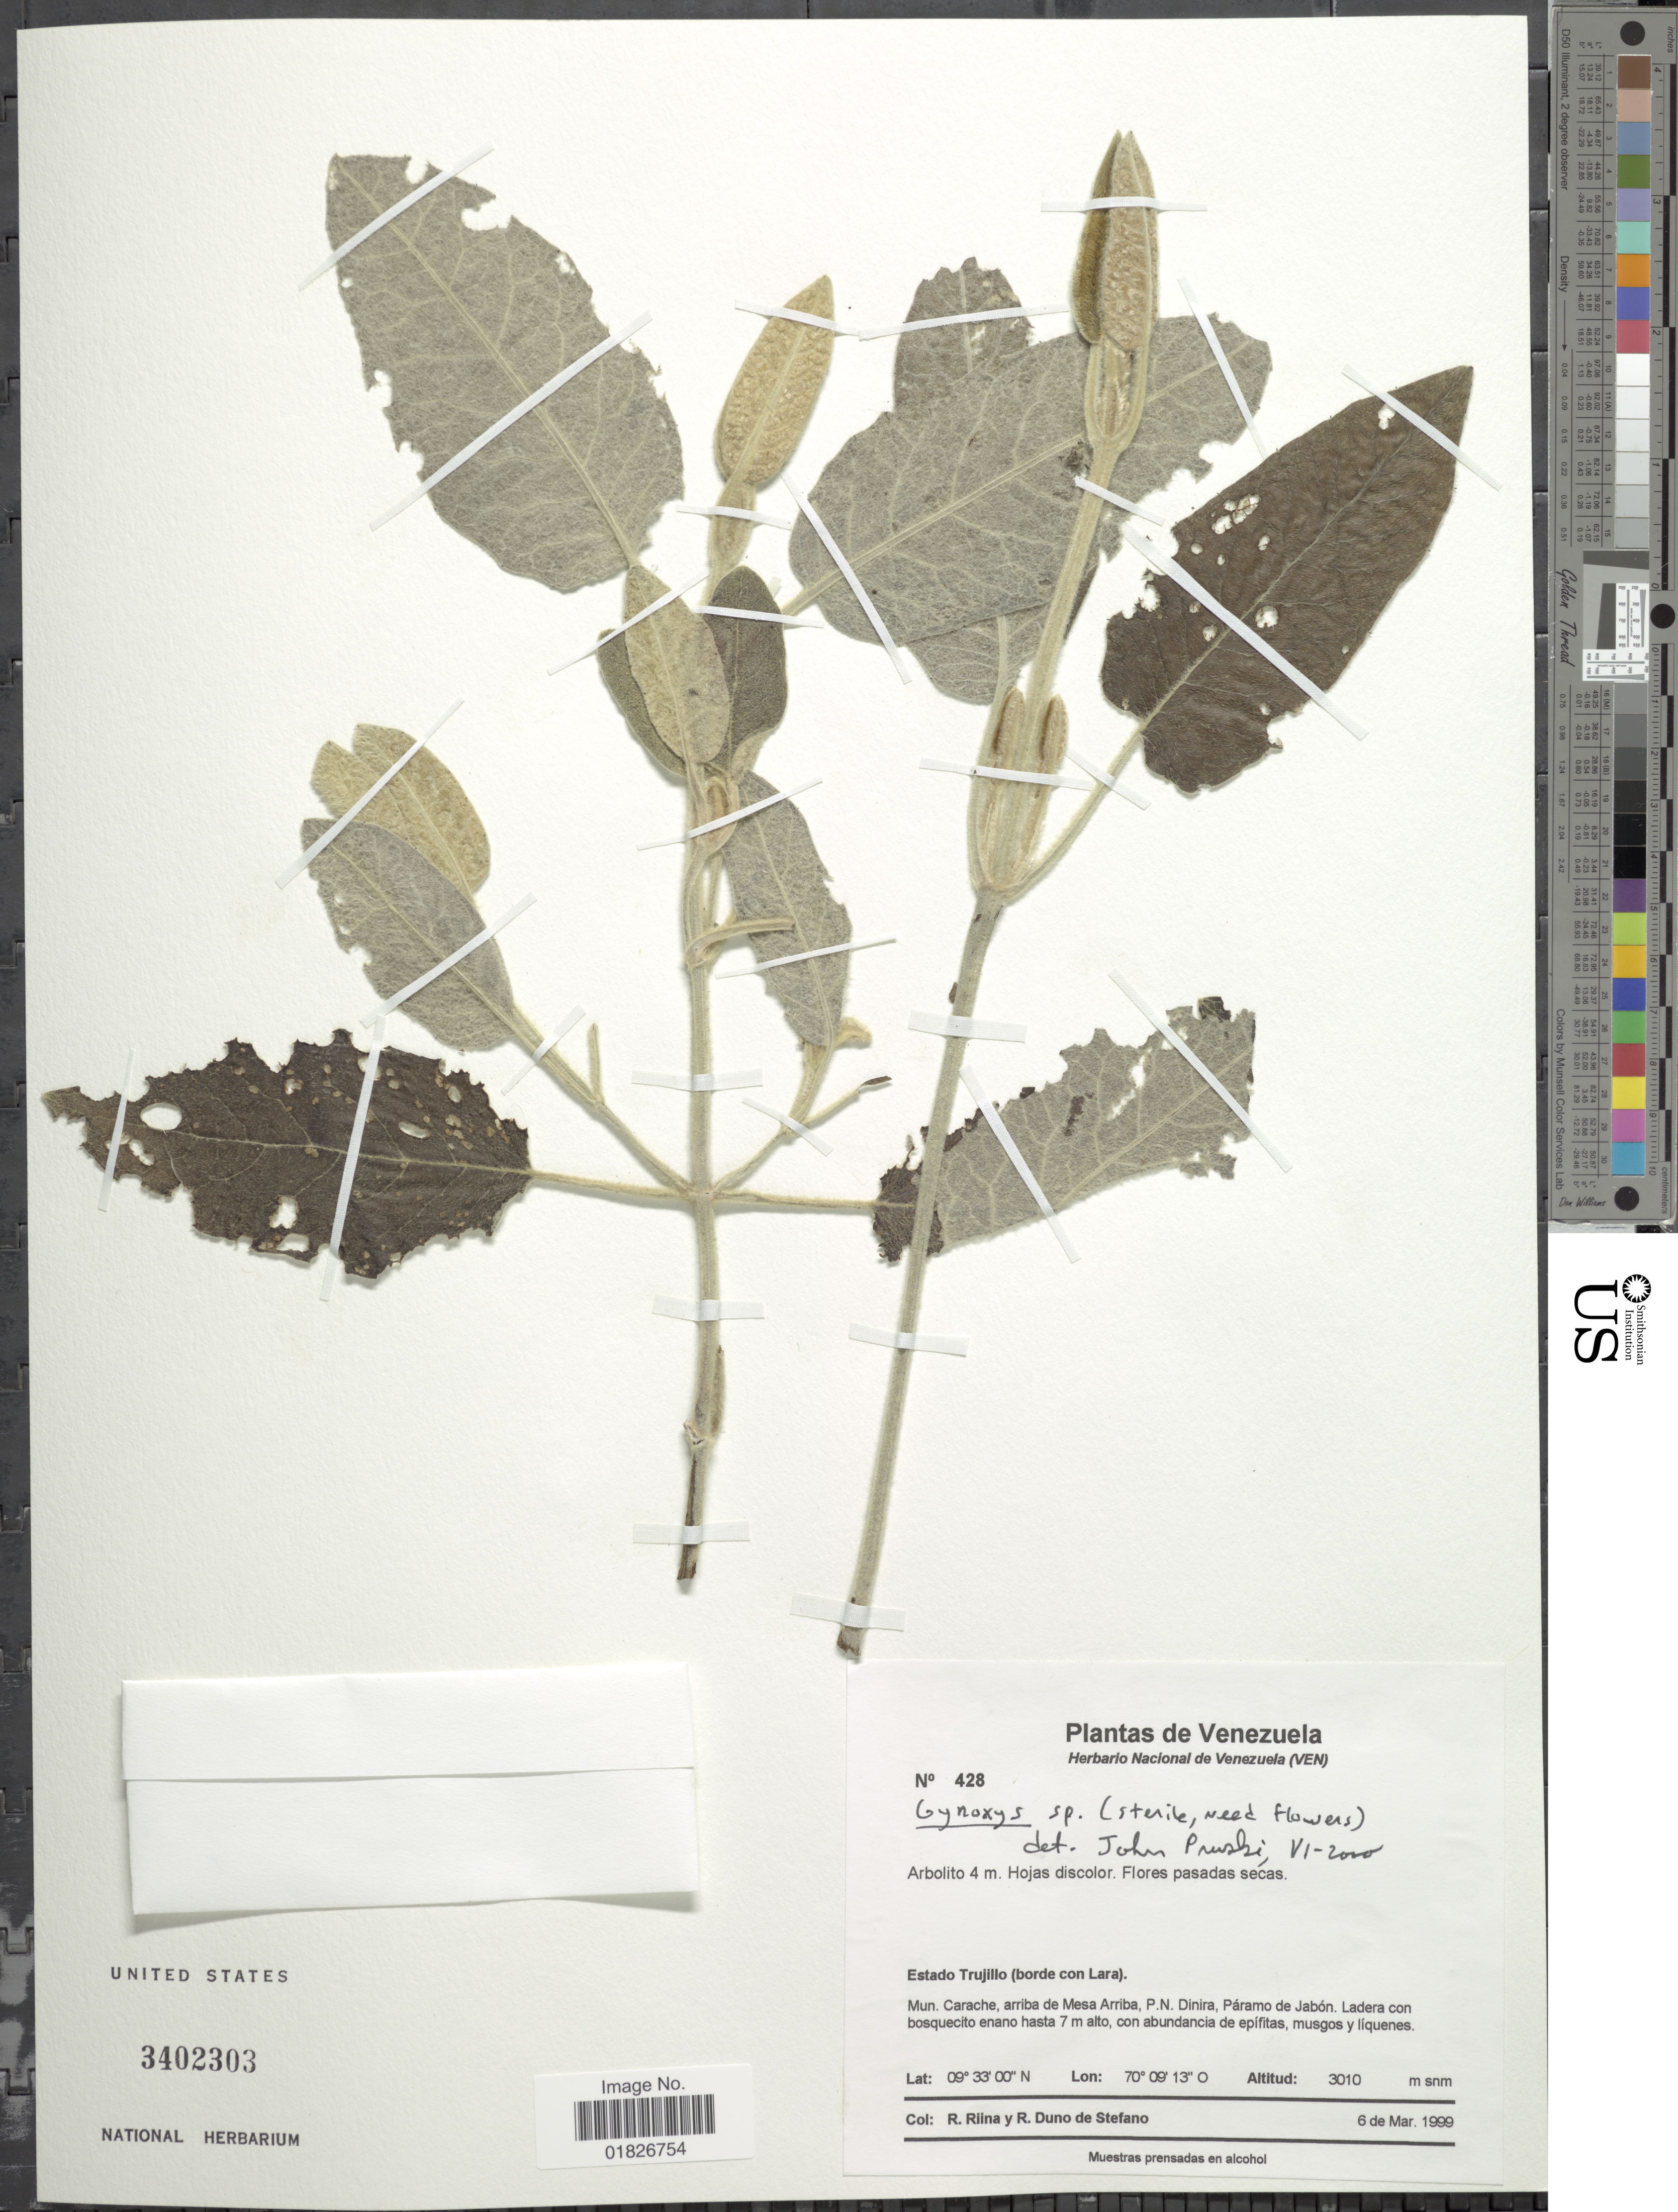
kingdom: Plantae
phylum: Tracheophyta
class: Magnoliopsida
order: Asterales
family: Asteraceae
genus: Gynoxys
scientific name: Gynoxys sp.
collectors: R. Riina & R. Duno de Stefano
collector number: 428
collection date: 1999-03-06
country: Venezuela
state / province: Trujillo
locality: Borde con Lara, Mun. Carache, arriba de Mesa Arriba, P. N. Dinira, Paramo de Jabon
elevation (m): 3010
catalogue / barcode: US 3402303